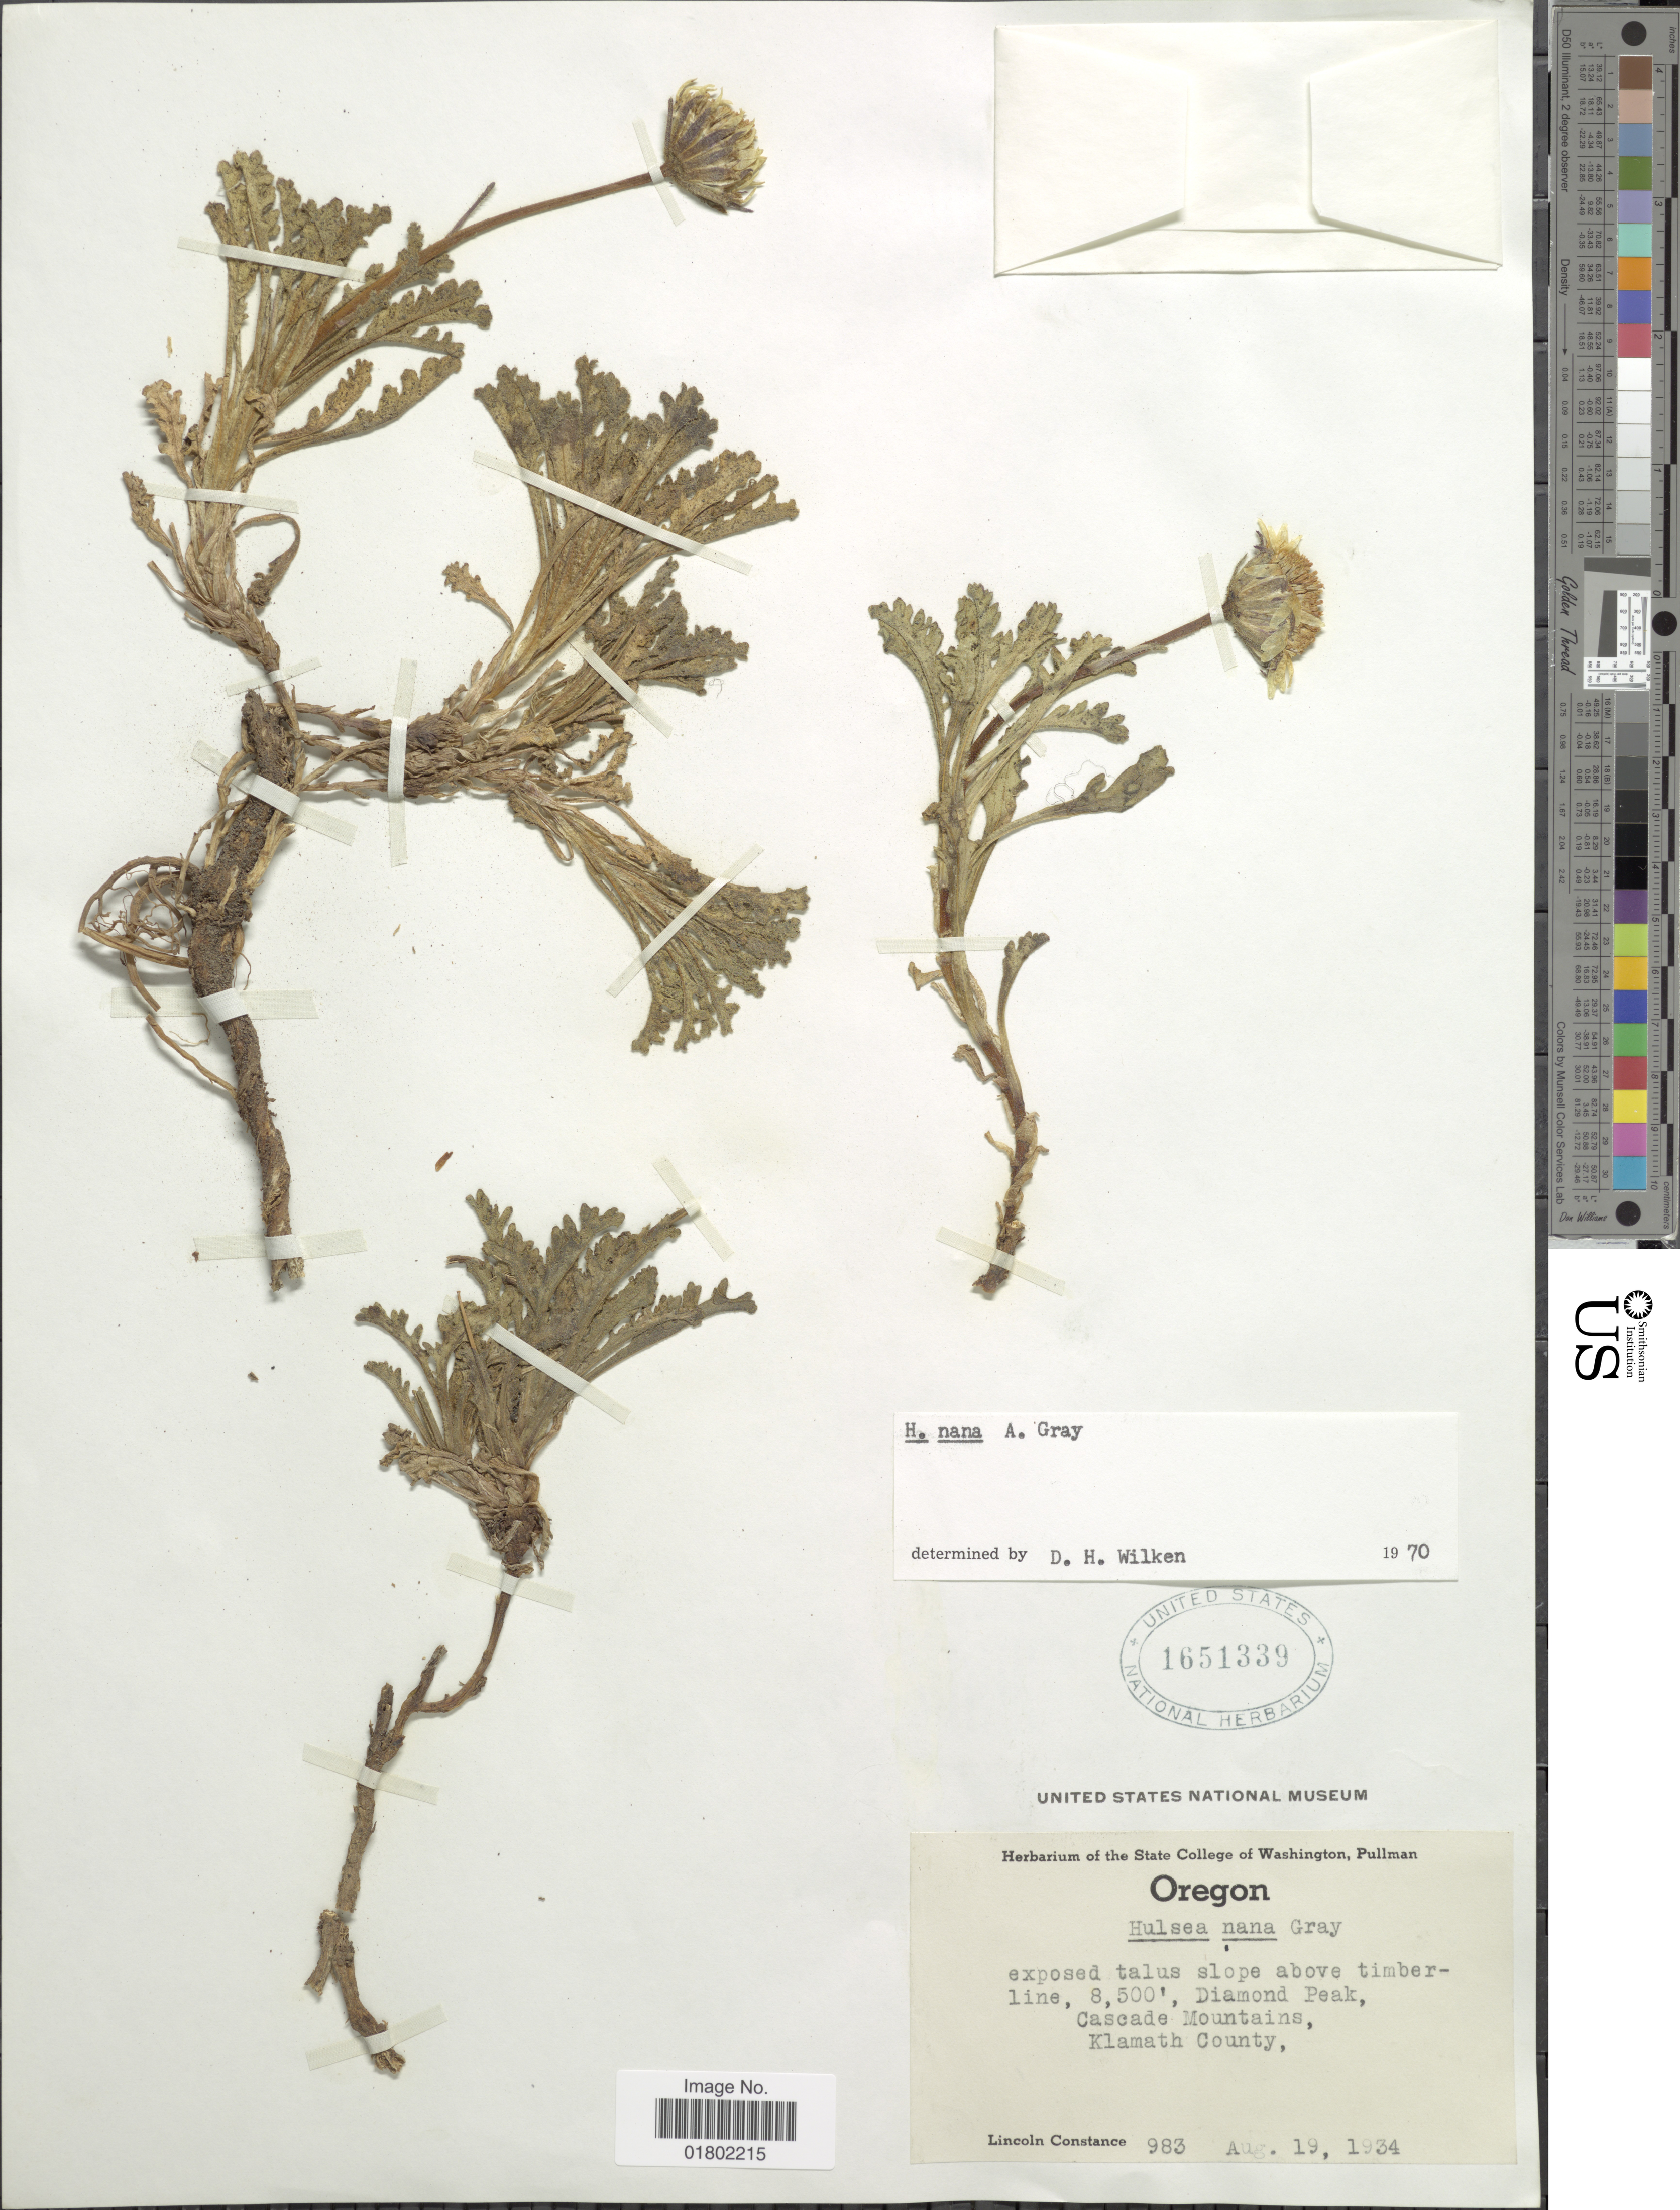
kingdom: Plantae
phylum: Tracheophyta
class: Magnoliopsida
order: Asterales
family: Asteraceae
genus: Hulsea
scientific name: Hulsea nana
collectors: L. Constance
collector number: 983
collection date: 1934-08-19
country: United States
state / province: Oregon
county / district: Klamath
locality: Above timberline, Diamond Peak, Cascade Mountains, Klamath County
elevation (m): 2591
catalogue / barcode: US 1651339